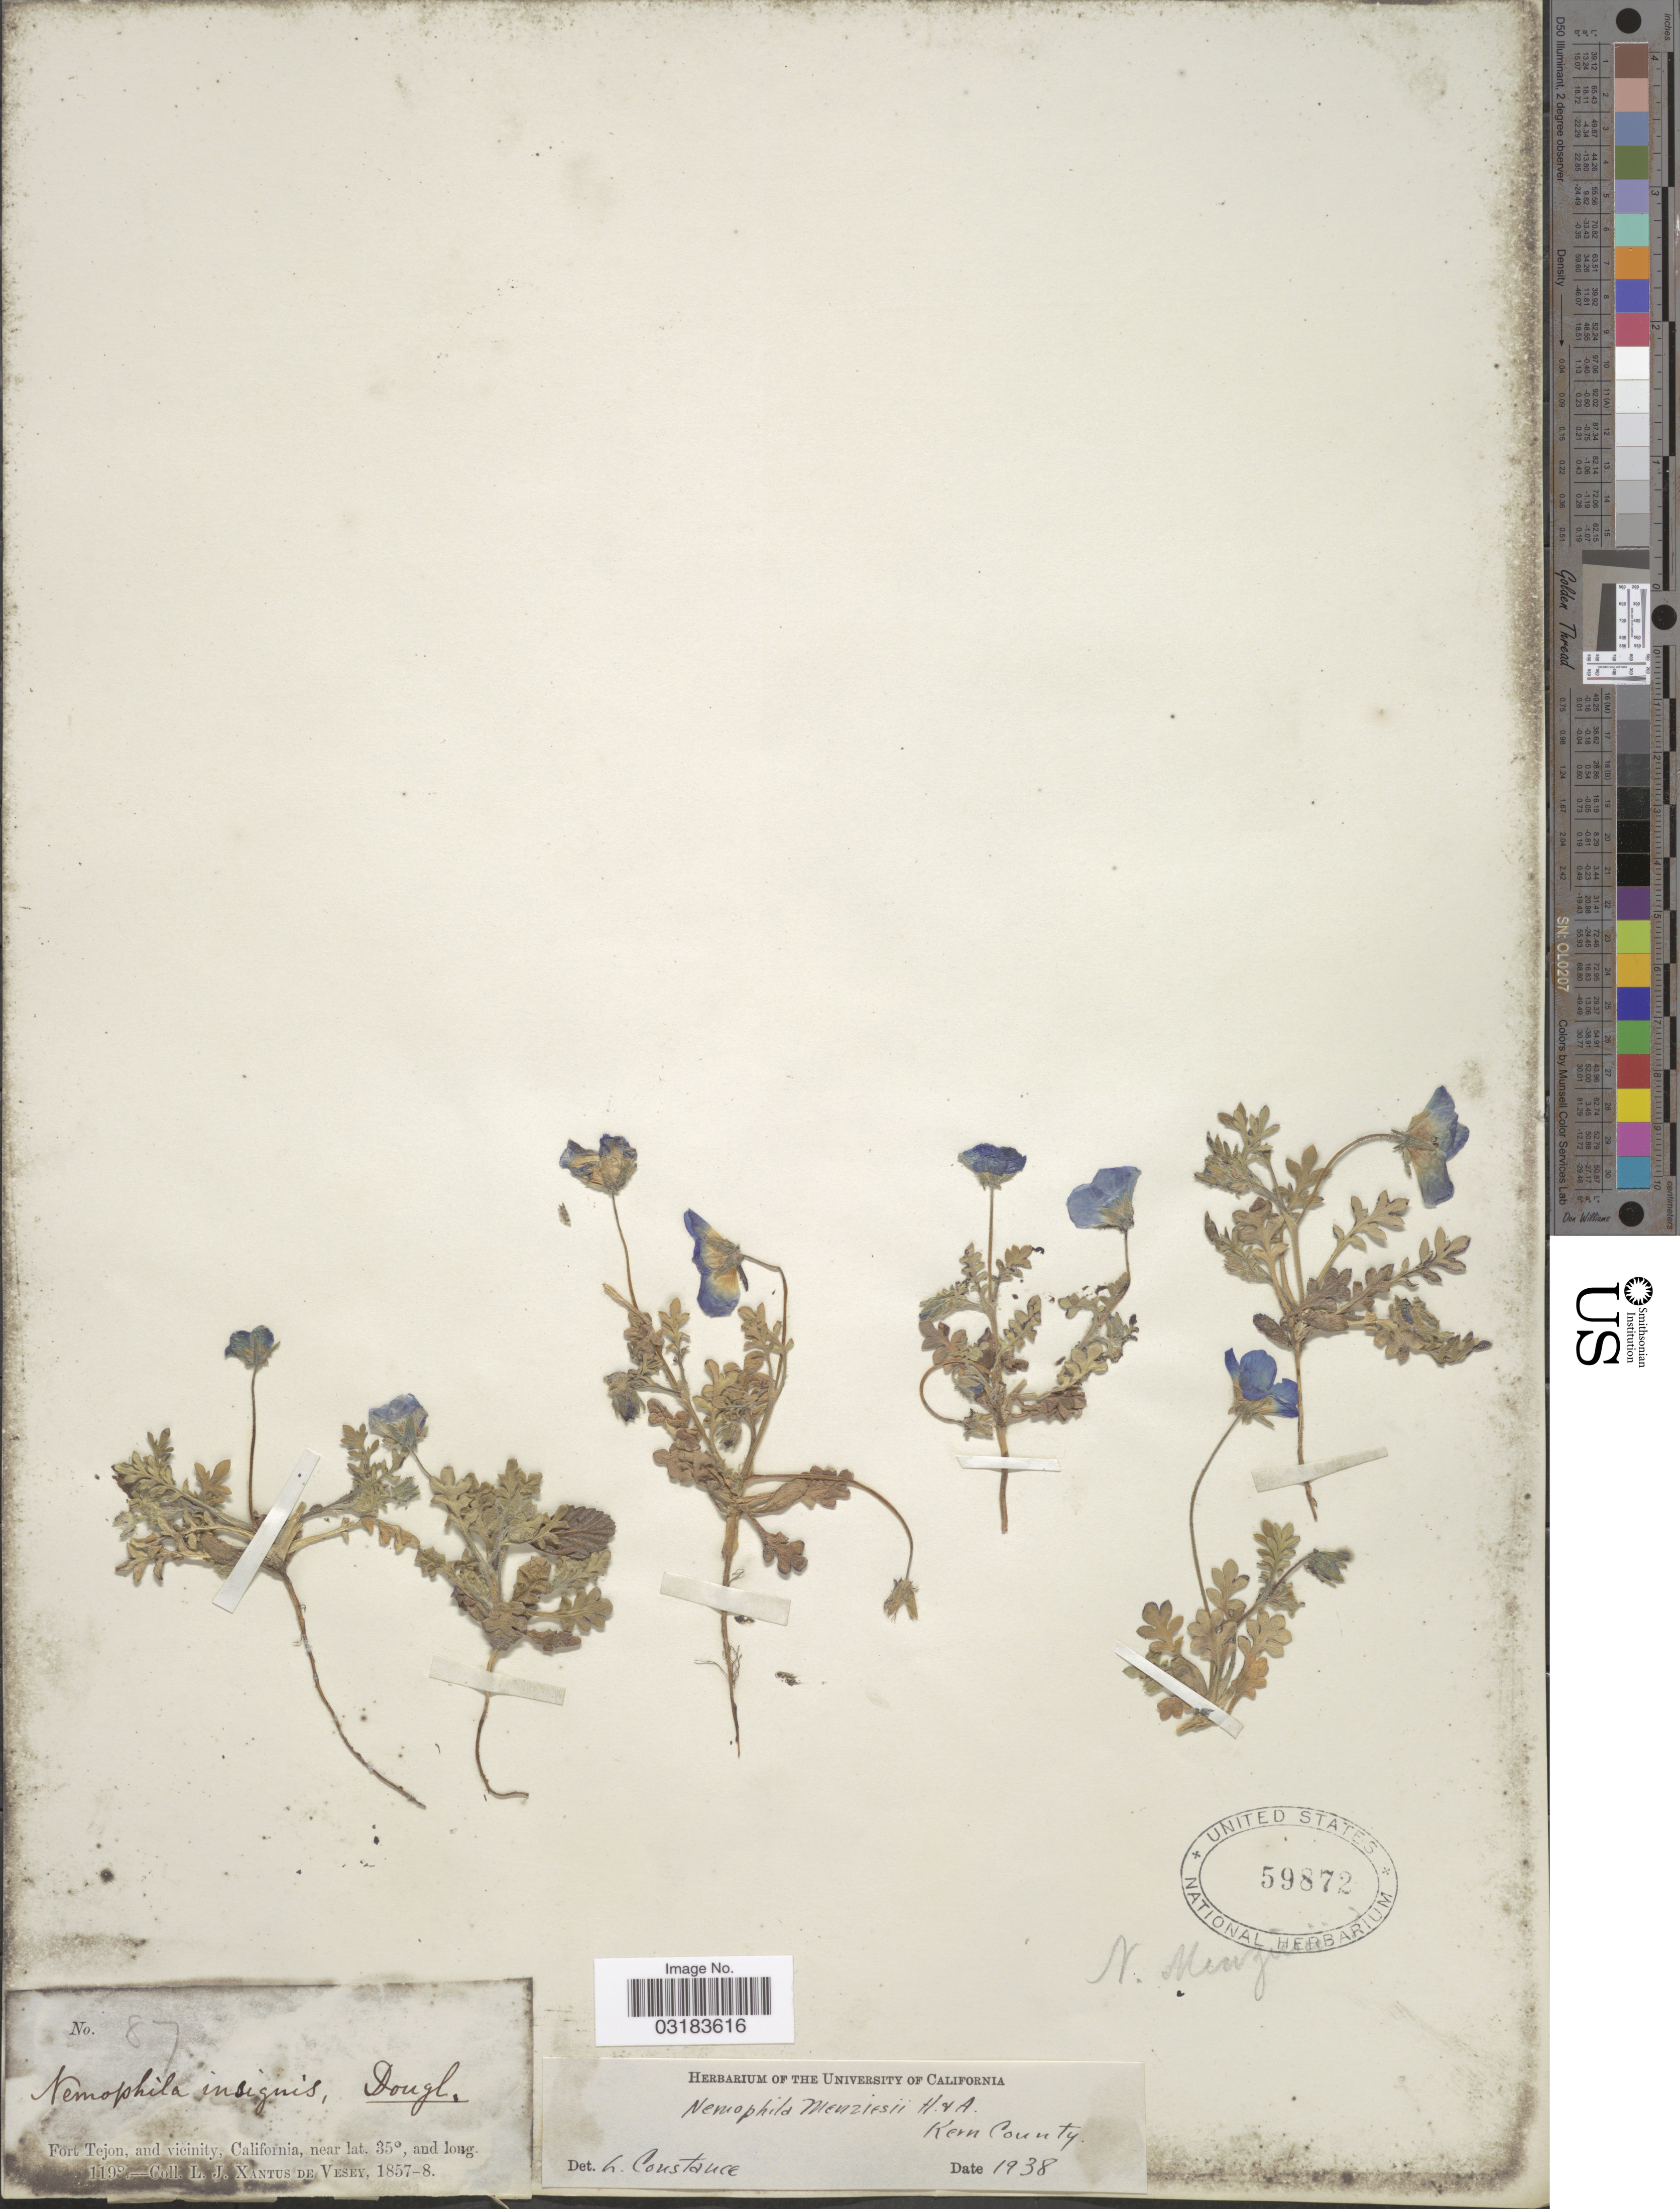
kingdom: Plantae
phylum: Tracheophyta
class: Magnoliopsida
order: Boraginales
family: Hydrophyllaceae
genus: Nemophila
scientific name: Nemophila menziesii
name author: Hook. & Arn.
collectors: L. Xantus de Vesey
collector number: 87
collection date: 1857/1858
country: United States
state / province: California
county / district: Kern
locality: Fort Tejon, and vicinity.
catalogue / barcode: US 59872